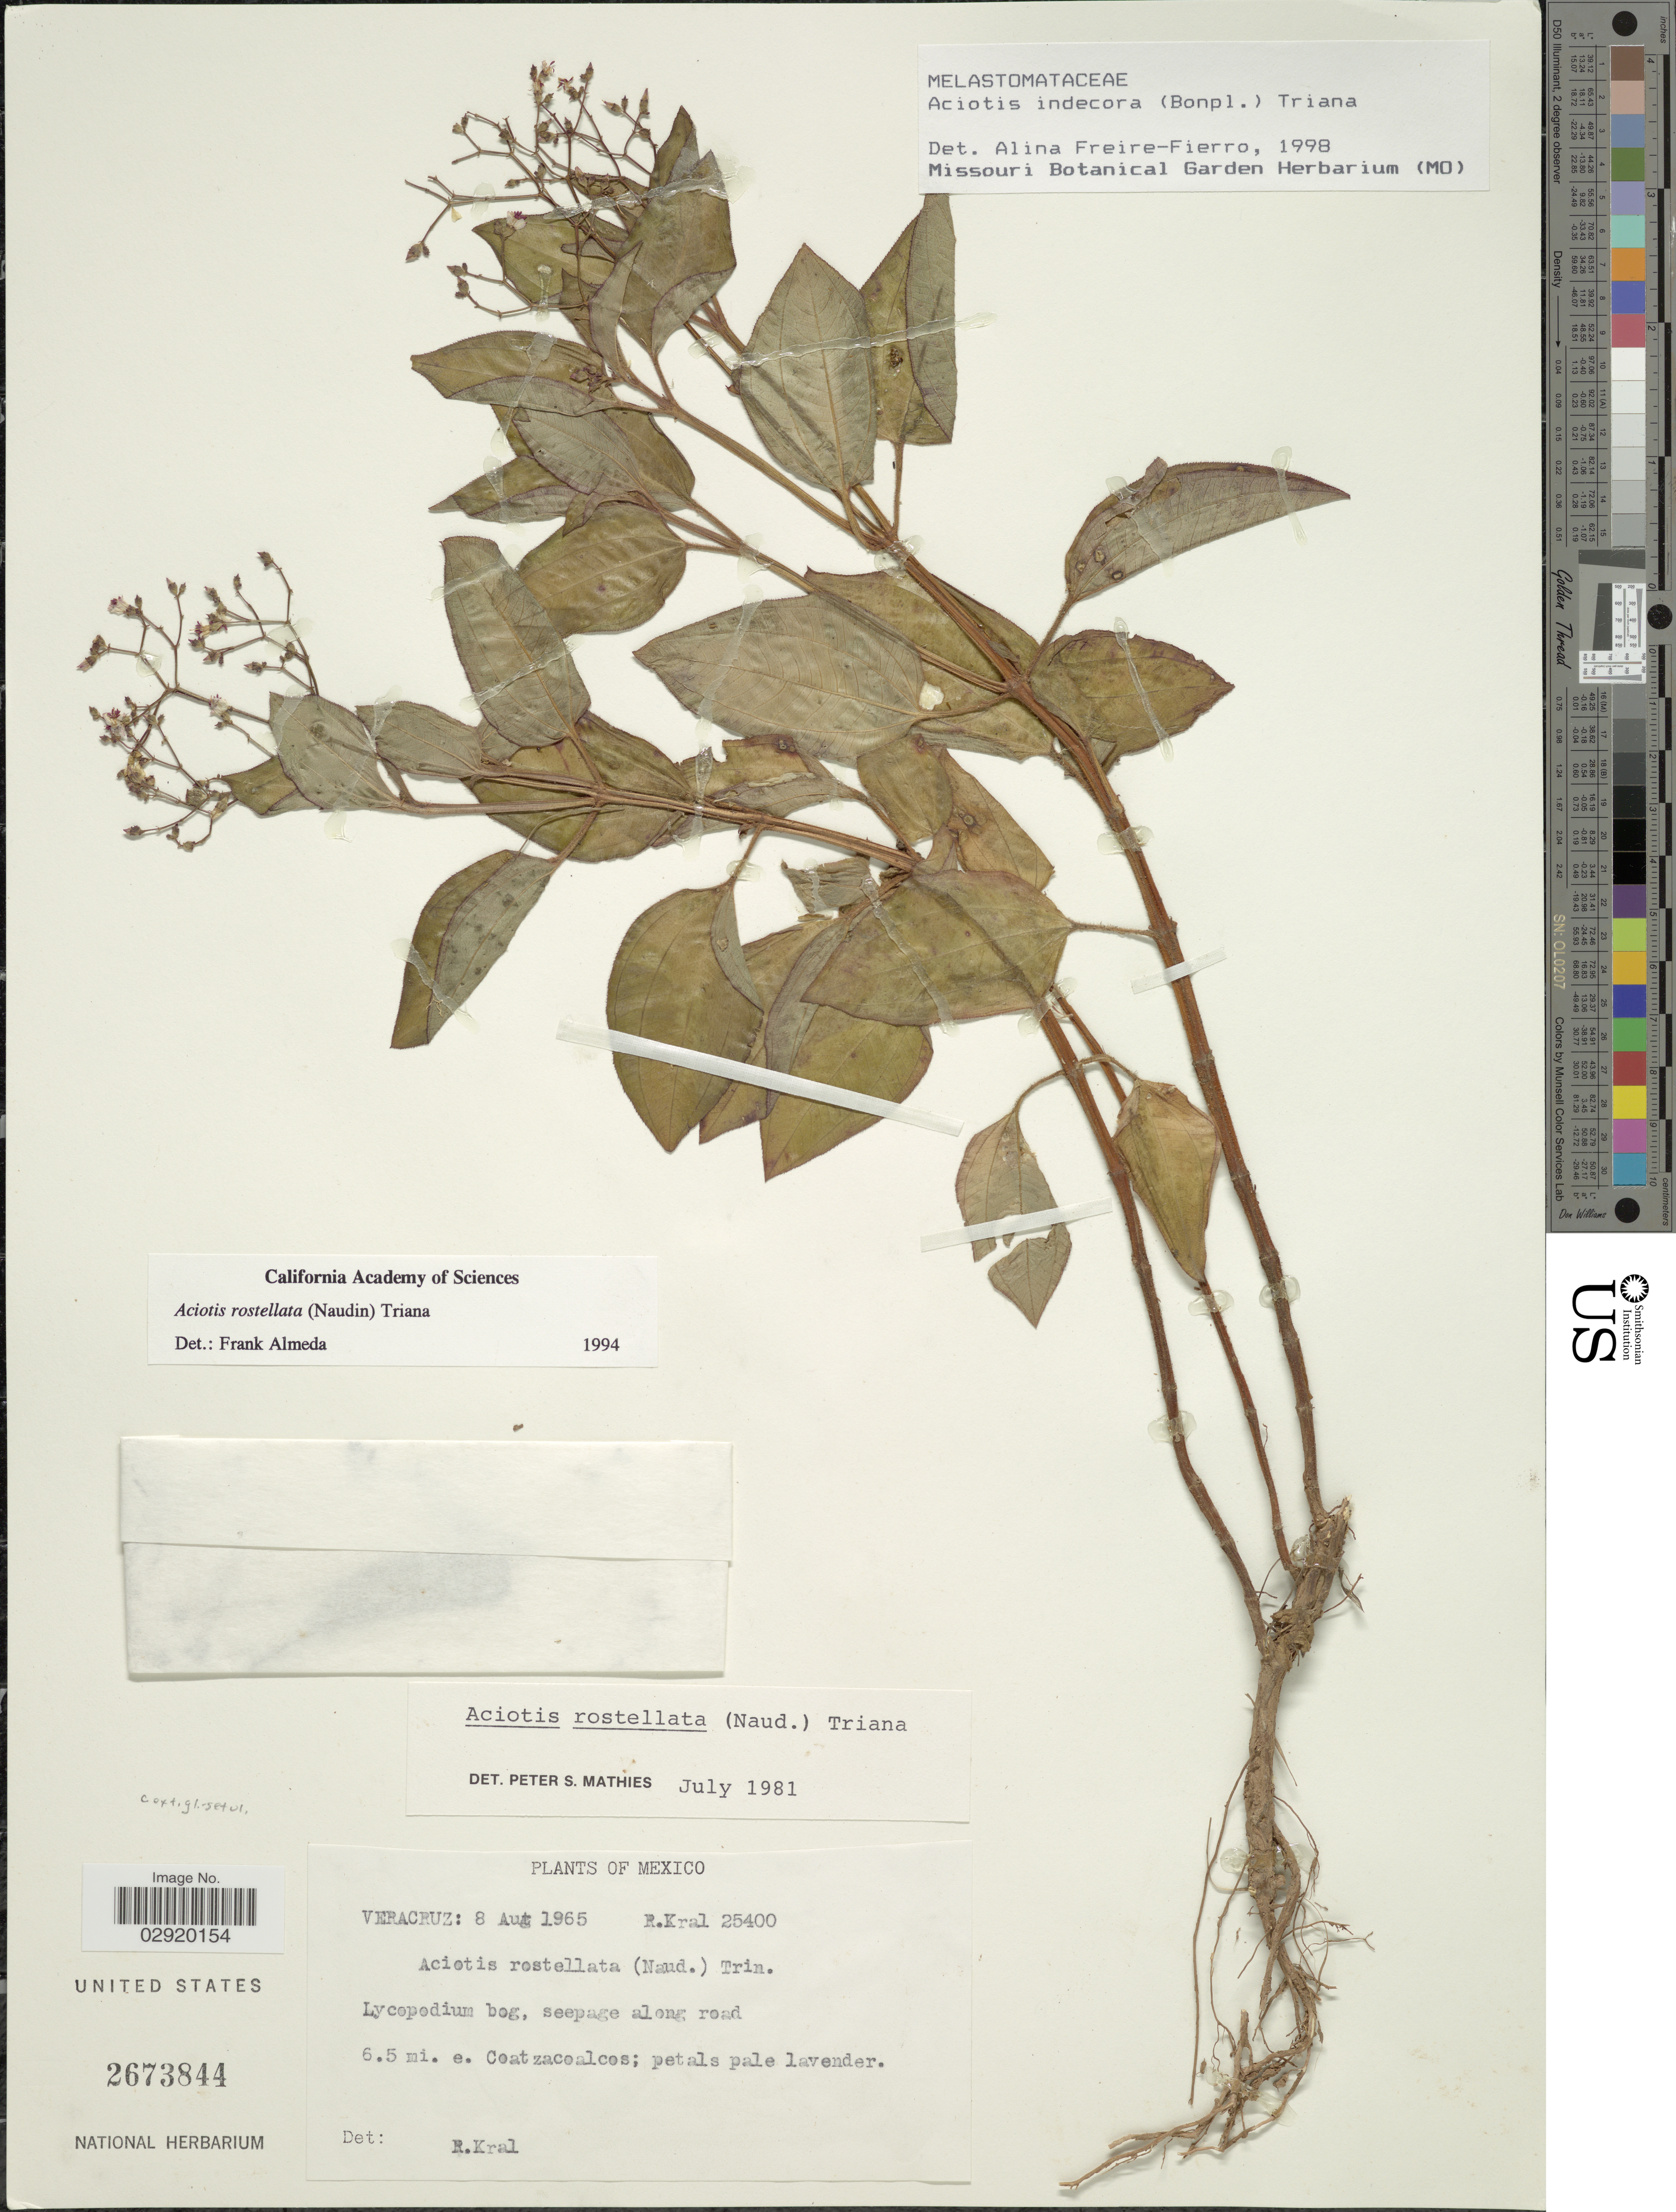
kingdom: Plantae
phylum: Tracheophyta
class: Magnoliopsida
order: Myrtales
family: Melastomataceae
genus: Aciotis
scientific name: Aciotis indecora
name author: (Bonpl.) Triana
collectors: R. Kral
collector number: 25400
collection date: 1965-08-08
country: Mexico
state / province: Veracruz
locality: Veracruz, seepage along road 6.5 mi. e. Coatzoalcos.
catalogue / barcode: US 2673844